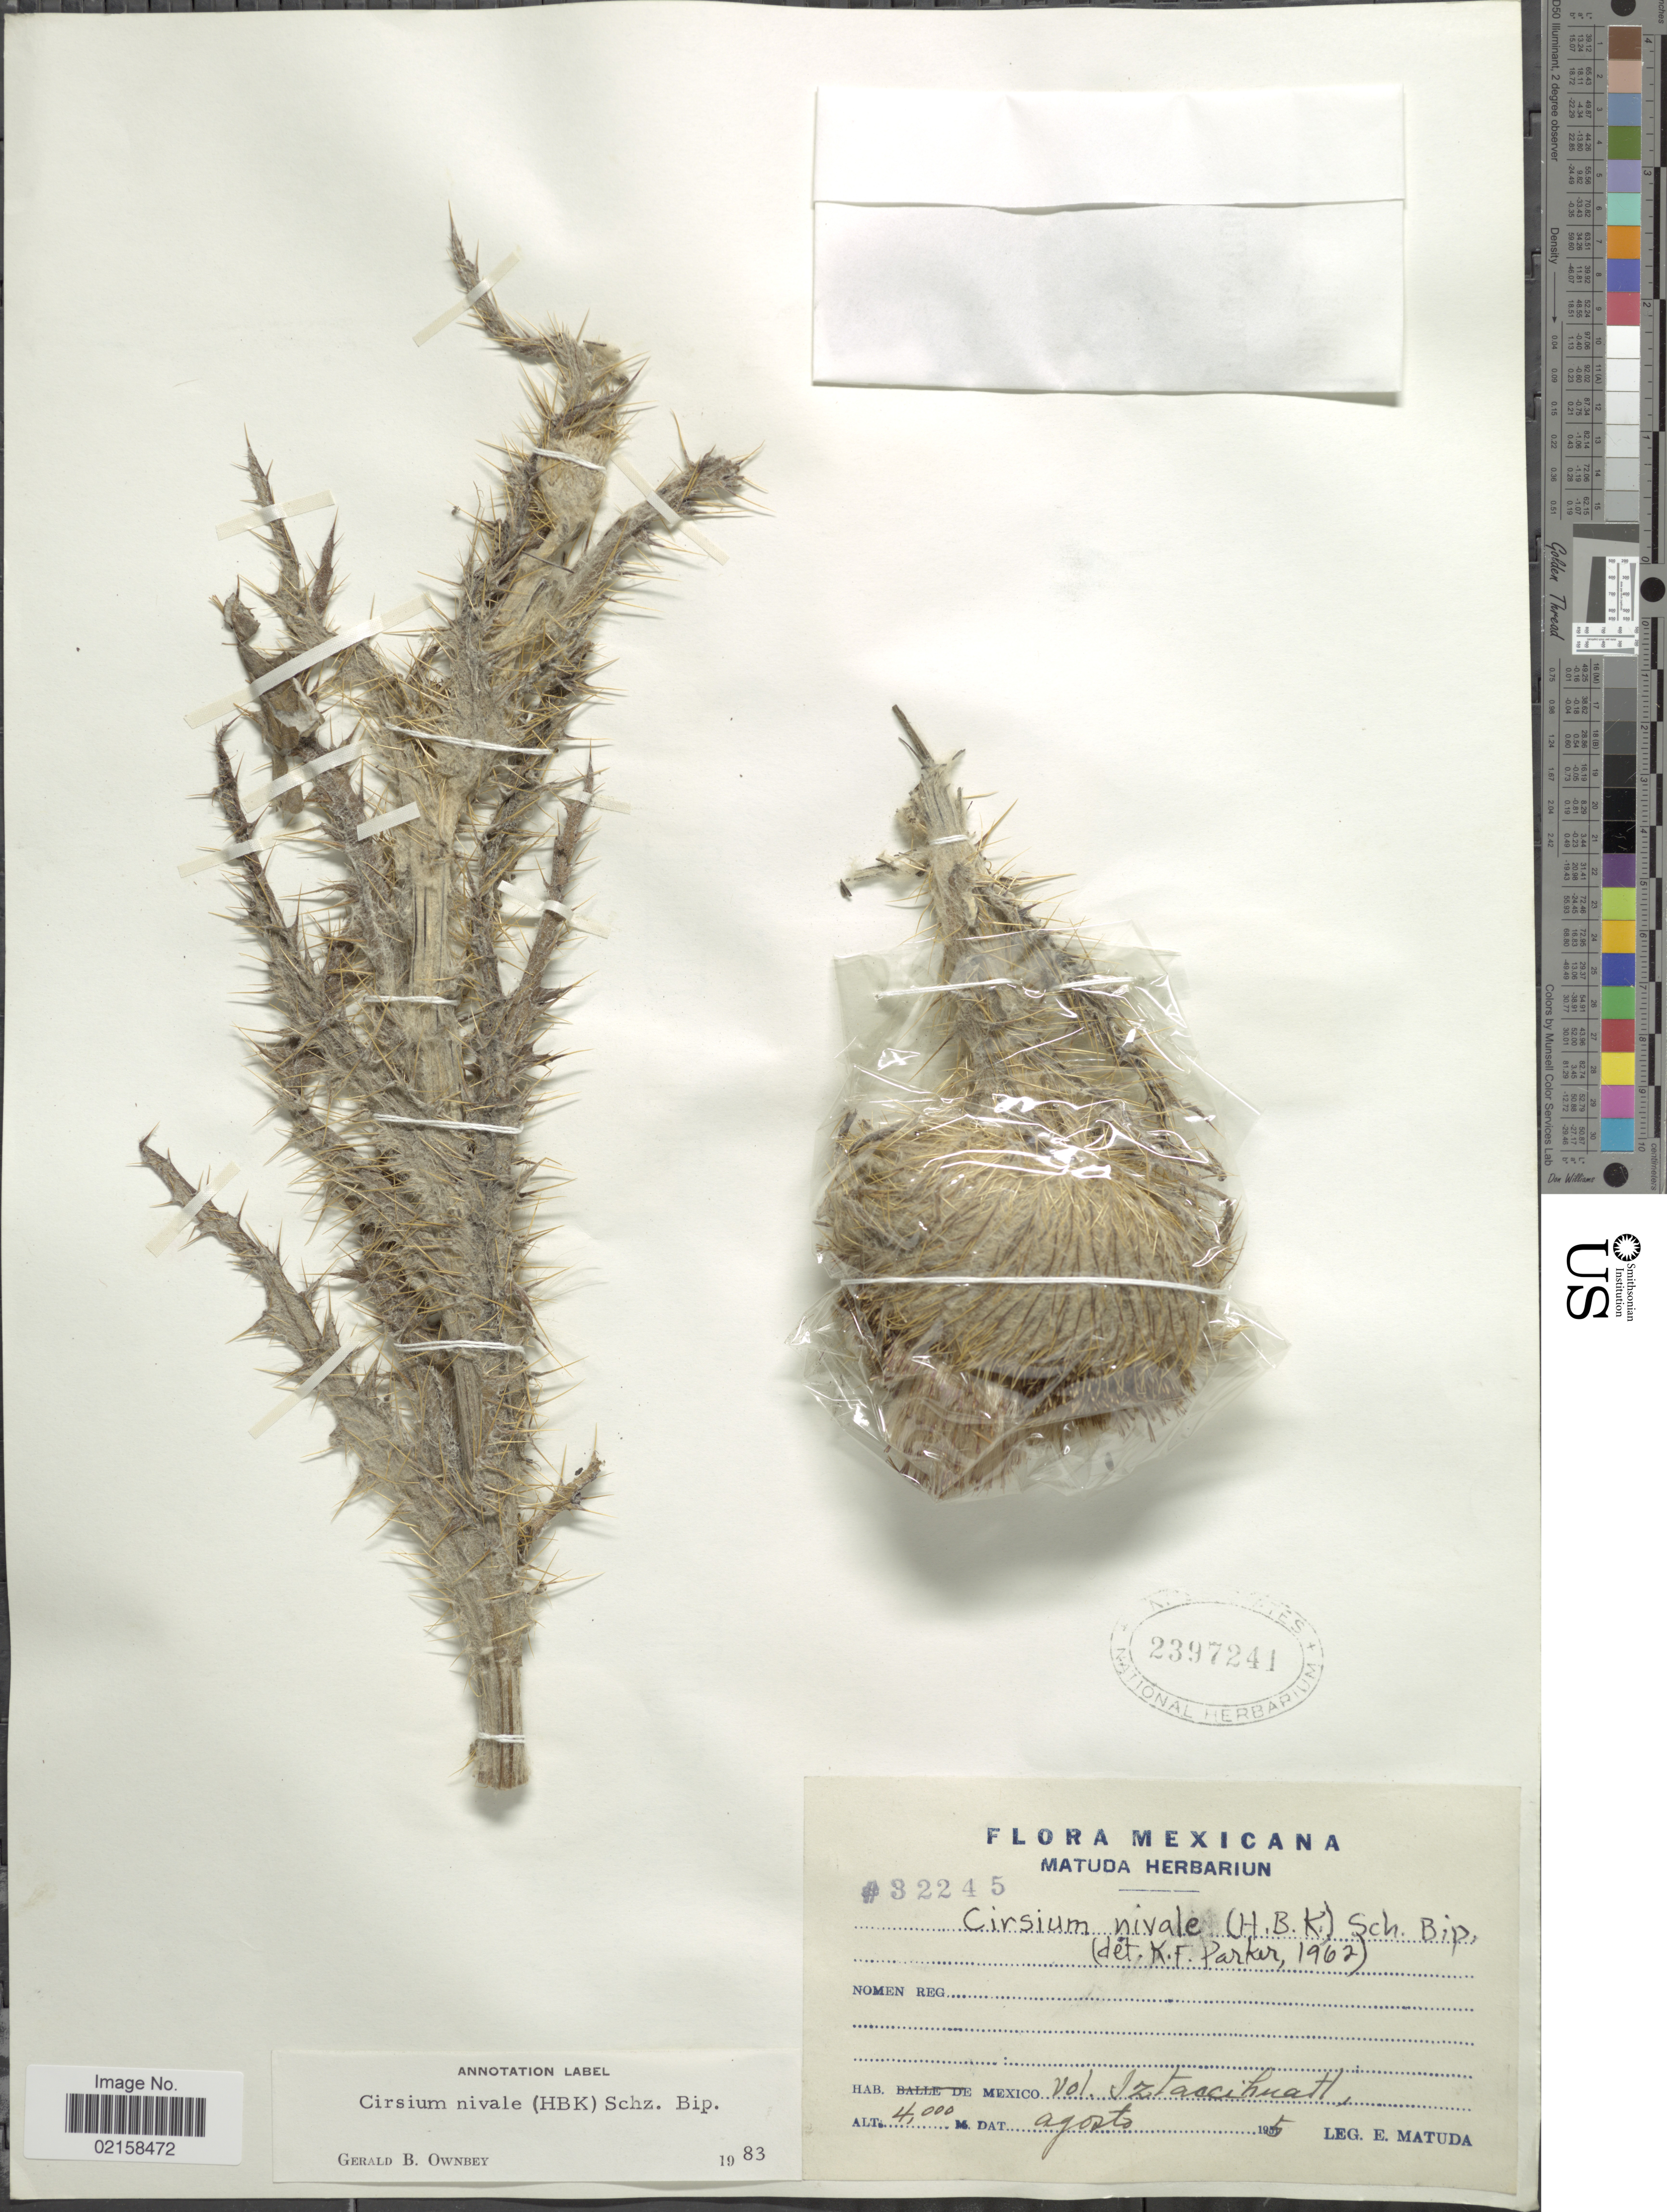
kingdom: Plantae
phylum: Tracheophyta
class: Magnoliopsida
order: Asterales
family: Asteraceae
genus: Cirsium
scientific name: Cirsium nivale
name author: (Kunth) F. Dietr.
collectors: E. Matuda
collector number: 32245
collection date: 1895-08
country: Mexico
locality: Vol. Iztaccihuatl.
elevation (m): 4000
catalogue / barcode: US 2397241